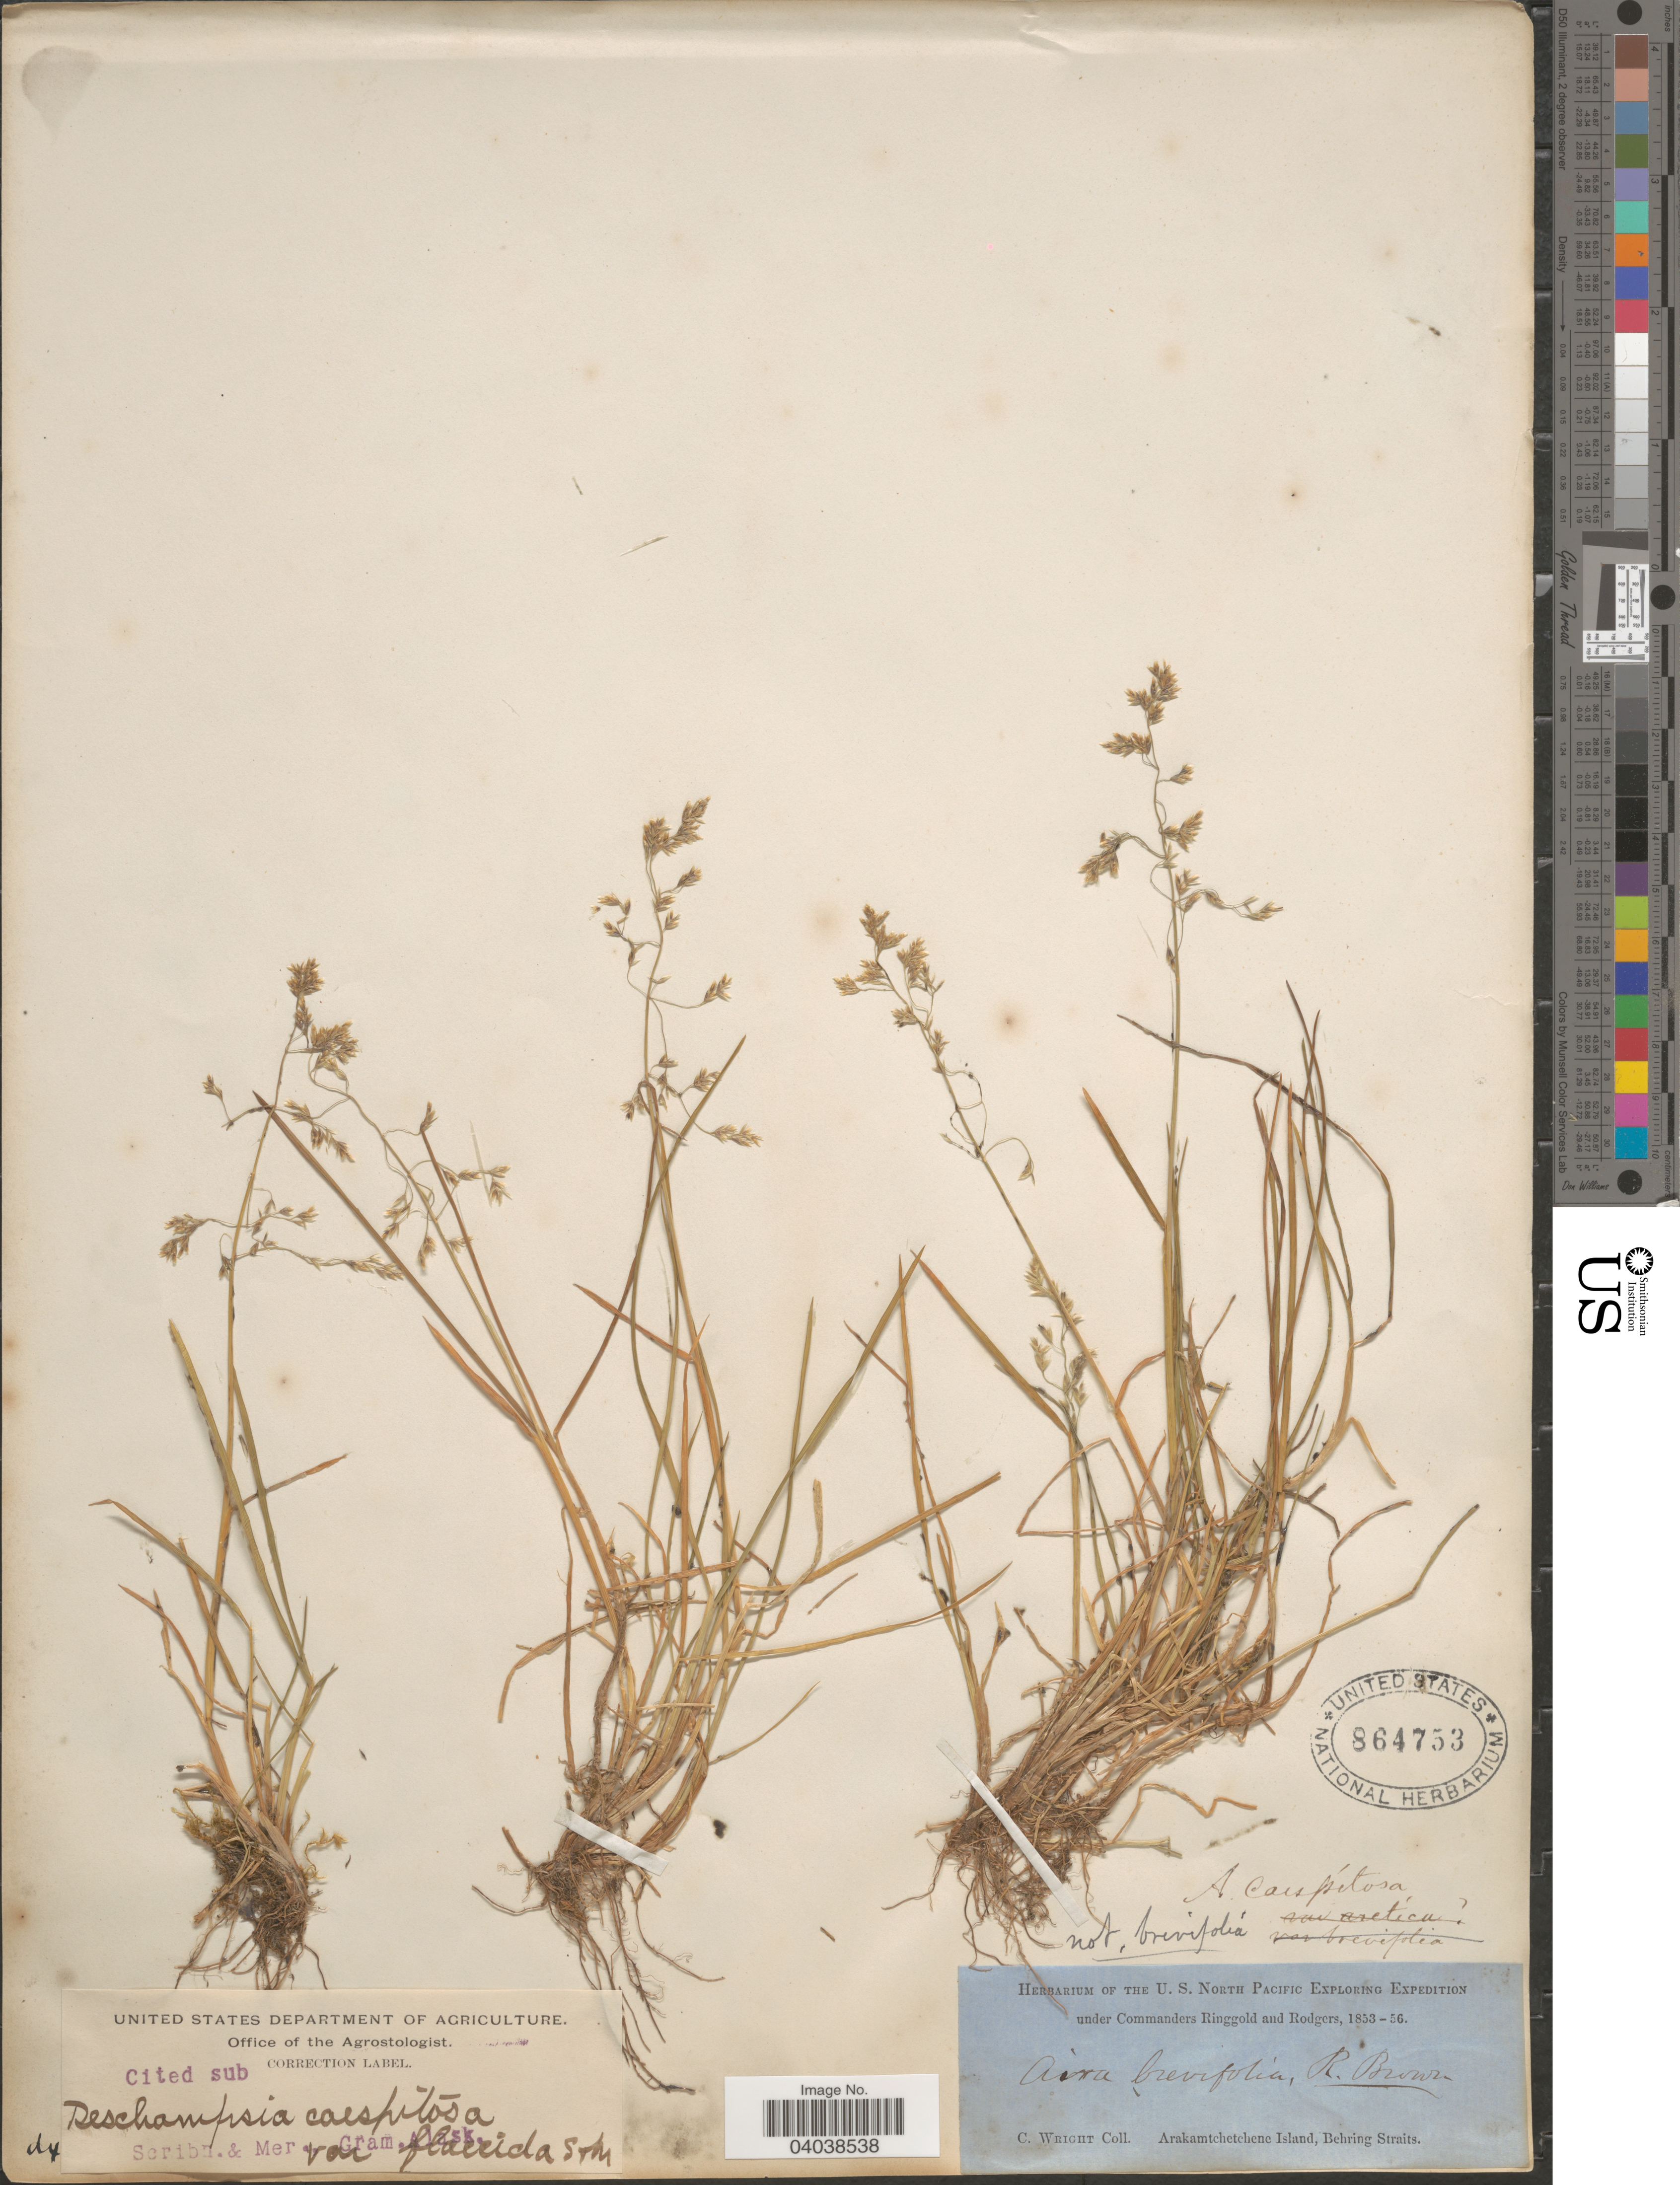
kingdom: Plantae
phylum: Tracheophyta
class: Liliopsida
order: Poales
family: Poaceae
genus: Deschampsia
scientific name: Deschampsia cespitosa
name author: (L.) P. Beauv.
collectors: C. Wright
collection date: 1853/1856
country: Russian Federation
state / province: Chukotka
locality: Arakamtchetchene Island, Behring Strait.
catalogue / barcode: US 864753